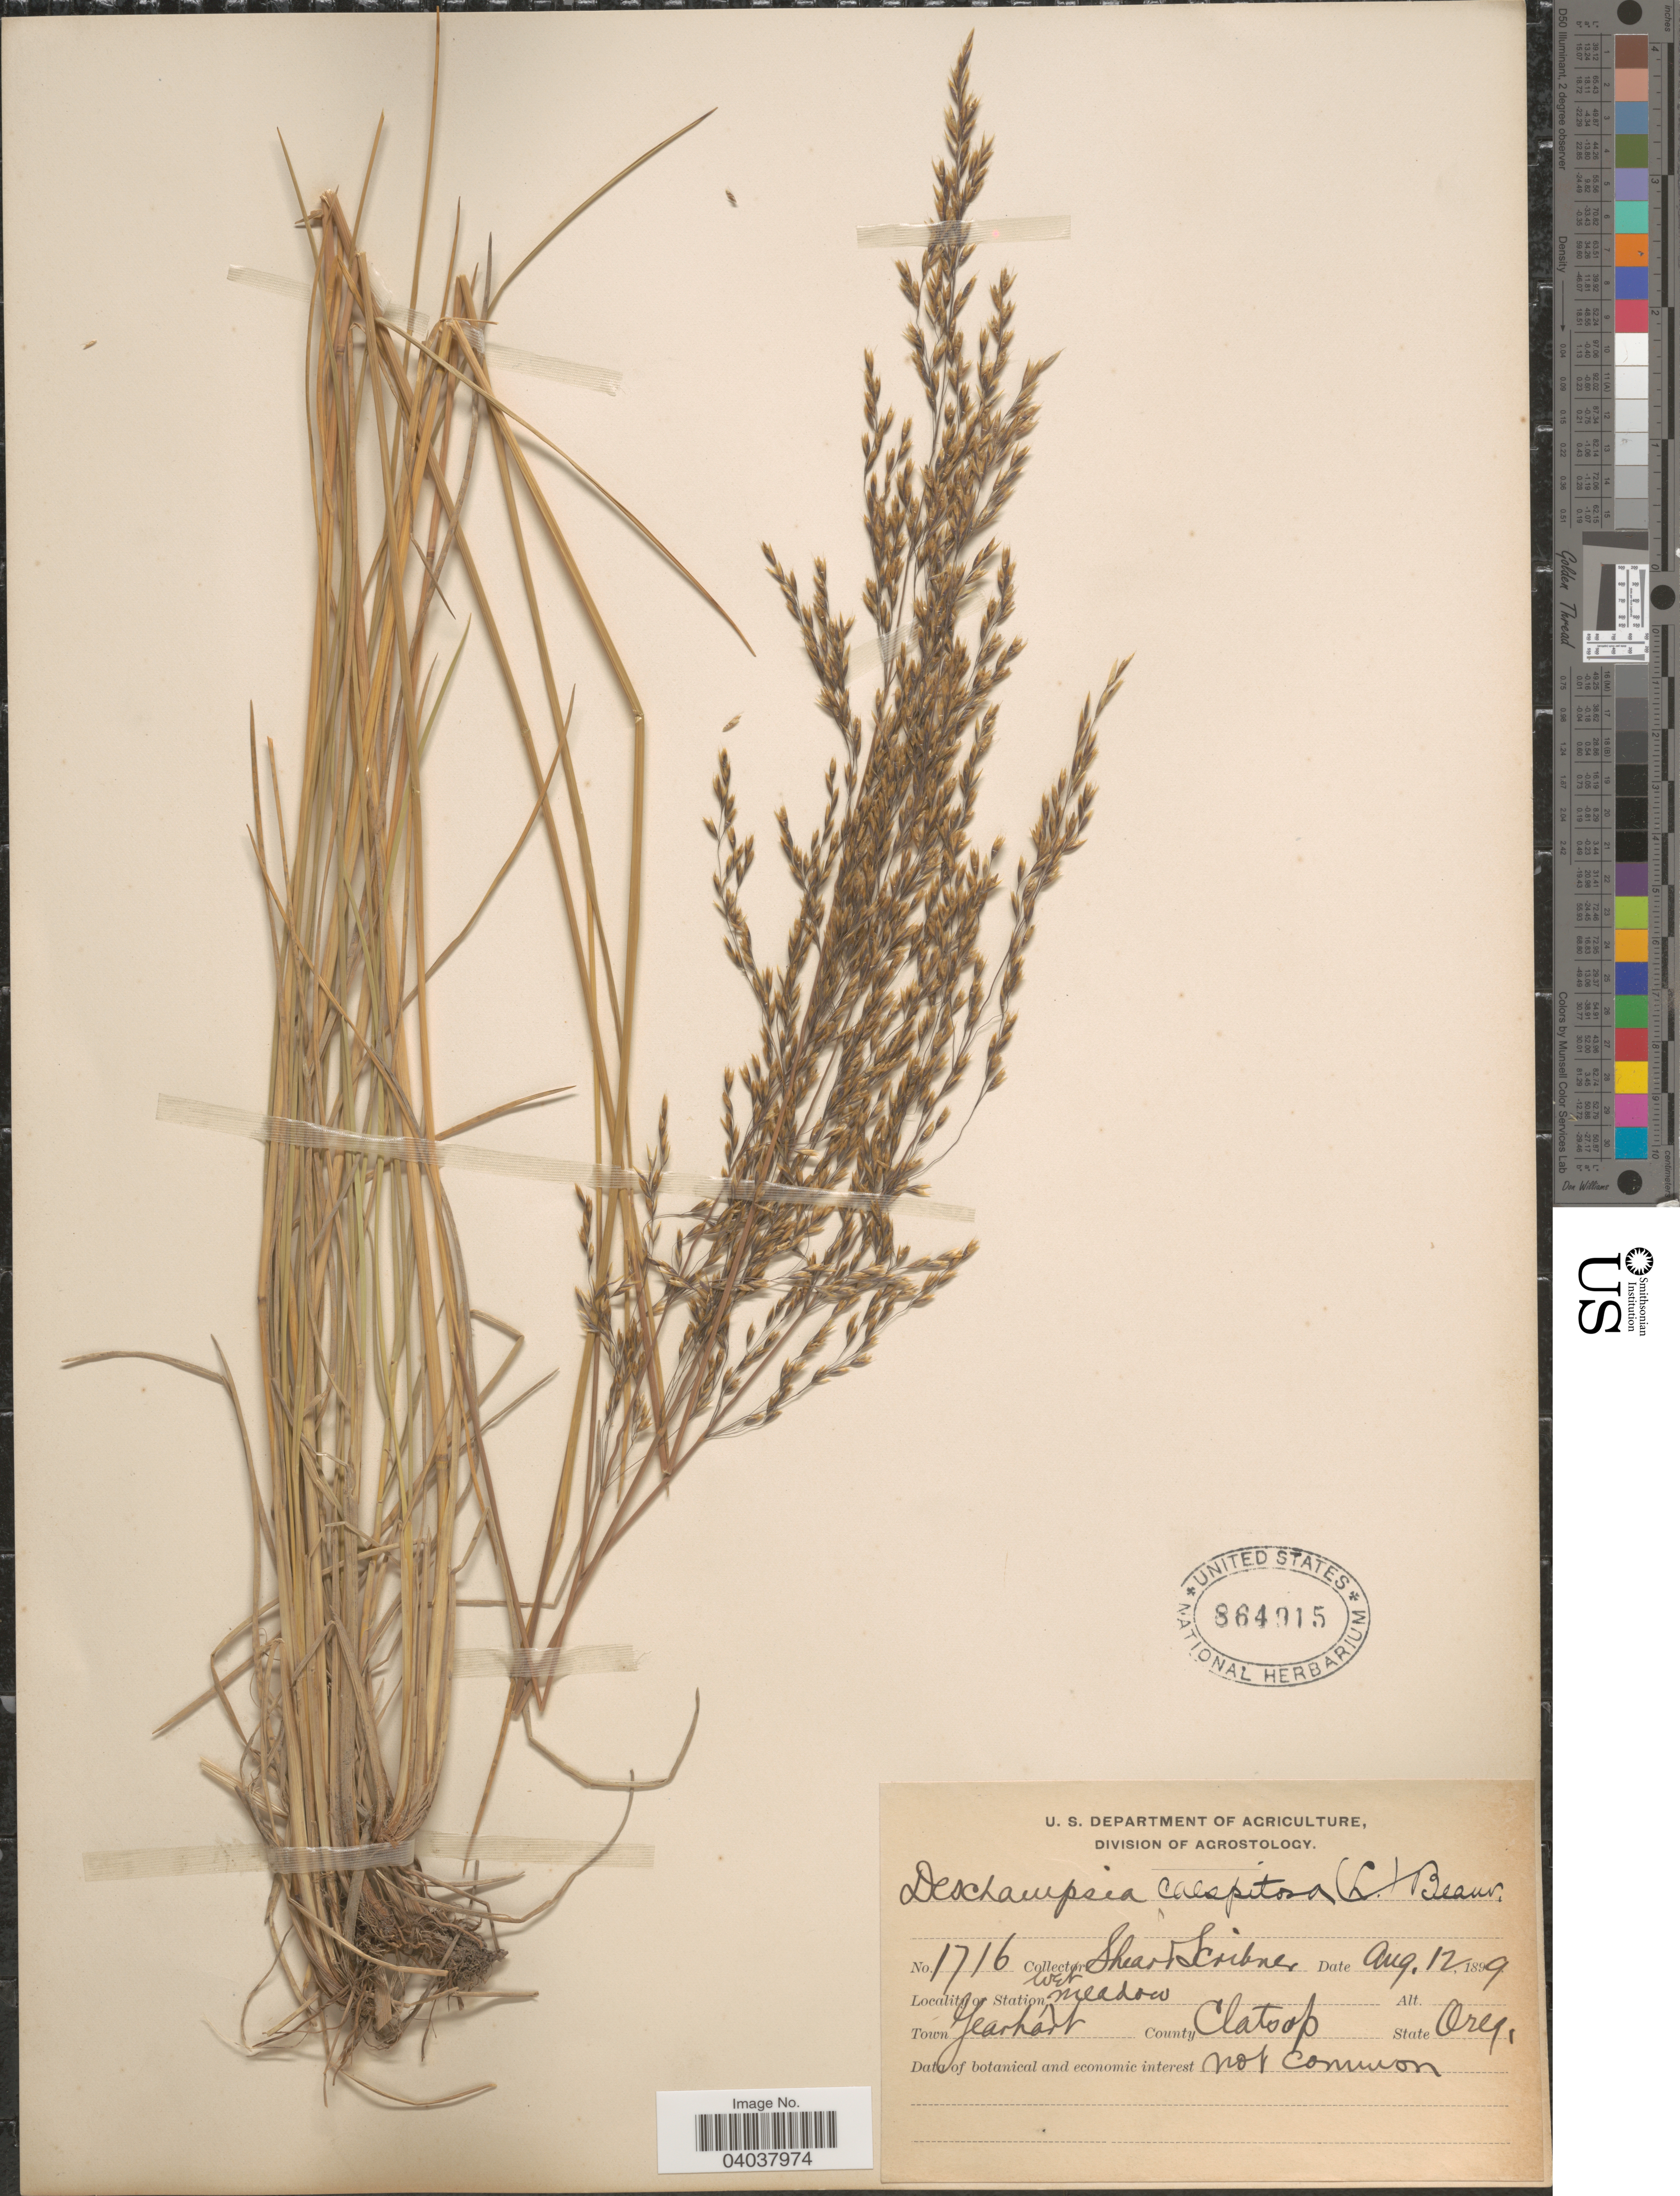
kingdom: Plantae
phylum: Tracheophyta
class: Liliopsida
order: Poales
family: Poaceae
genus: Deschampsia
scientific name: Deschampsia cespitosa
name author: (L.) P. Beauv.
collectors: -- Shear & Scribner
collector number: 1716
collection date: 1899-08-12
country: United States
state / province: Oregon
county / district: Clatsop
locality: Town Gearhart. County Clatsop.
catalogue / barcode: US 864915